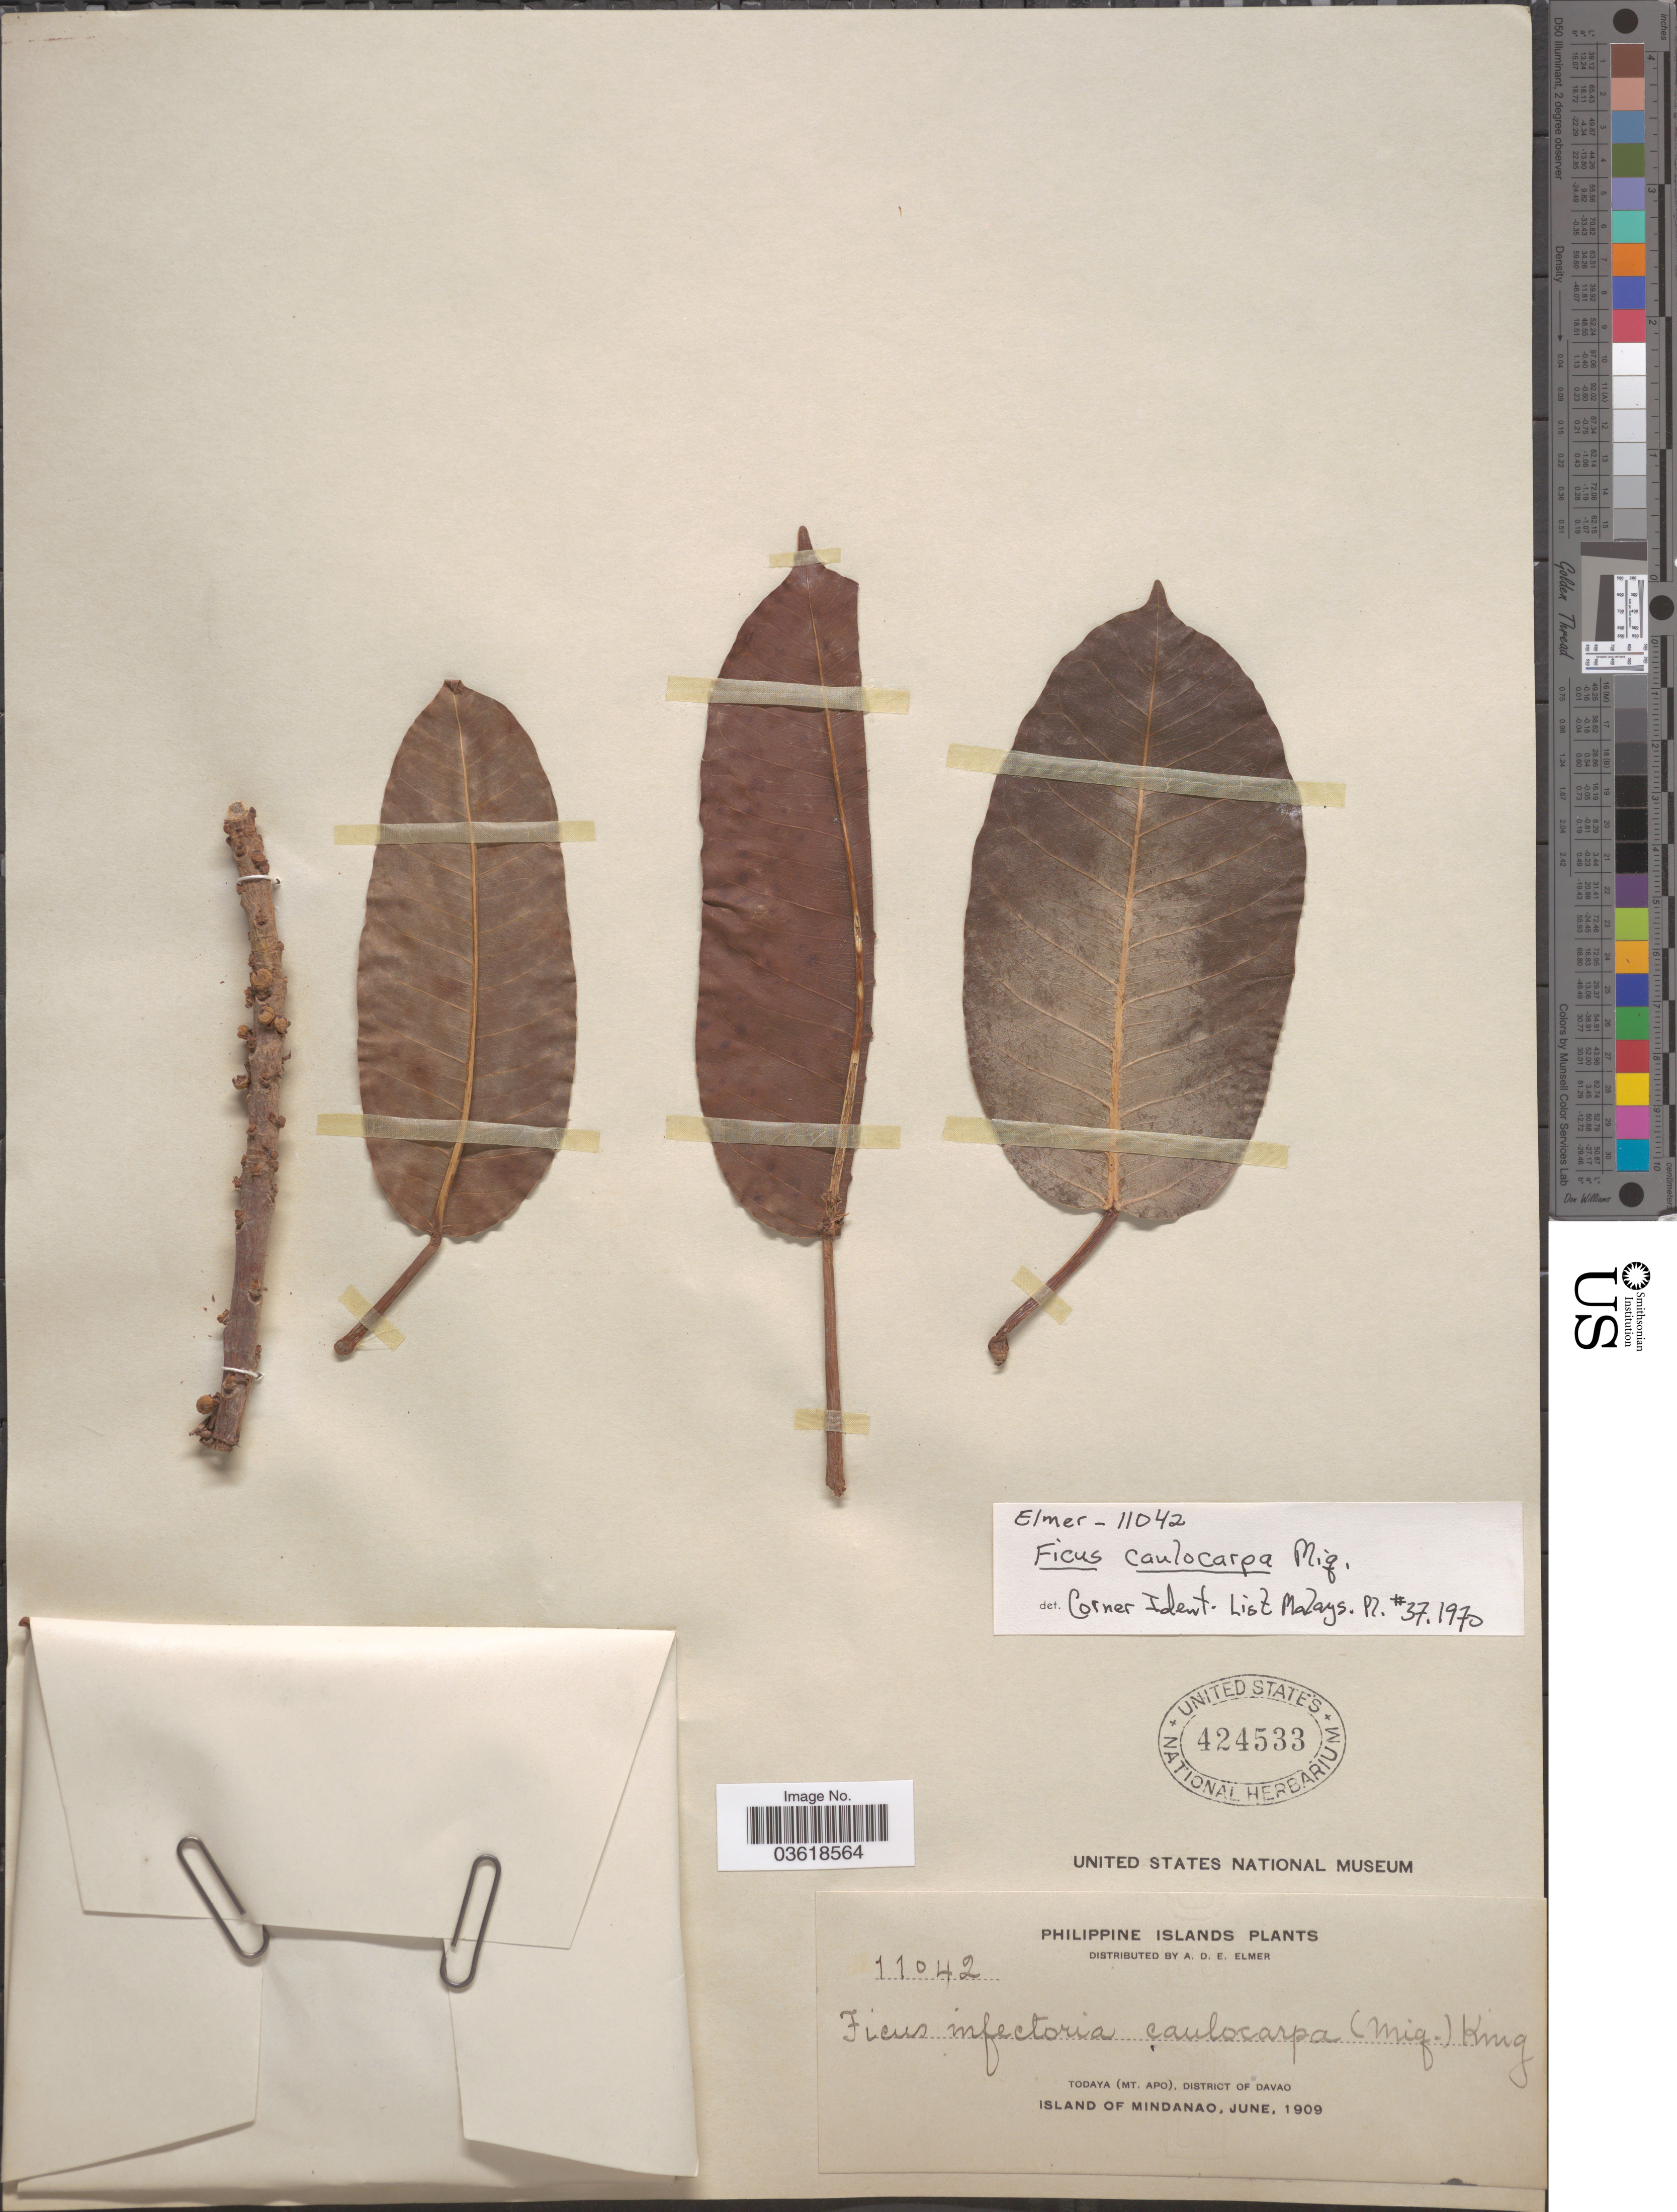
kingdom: Plantae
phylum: Tracheophyta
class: Magnoliopsida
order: Rosales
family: Moraceae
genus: Ficus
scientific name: Ficus caulocarpa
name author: (Miq.) Miq.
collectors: A. D. E. Elmer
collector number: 11042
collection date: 1909-06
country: Philippines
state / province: Davao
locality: Philippine Islands. Todaya (Mt. Apo), District of Davao. Island of Mindanao.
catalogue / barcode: US 424533